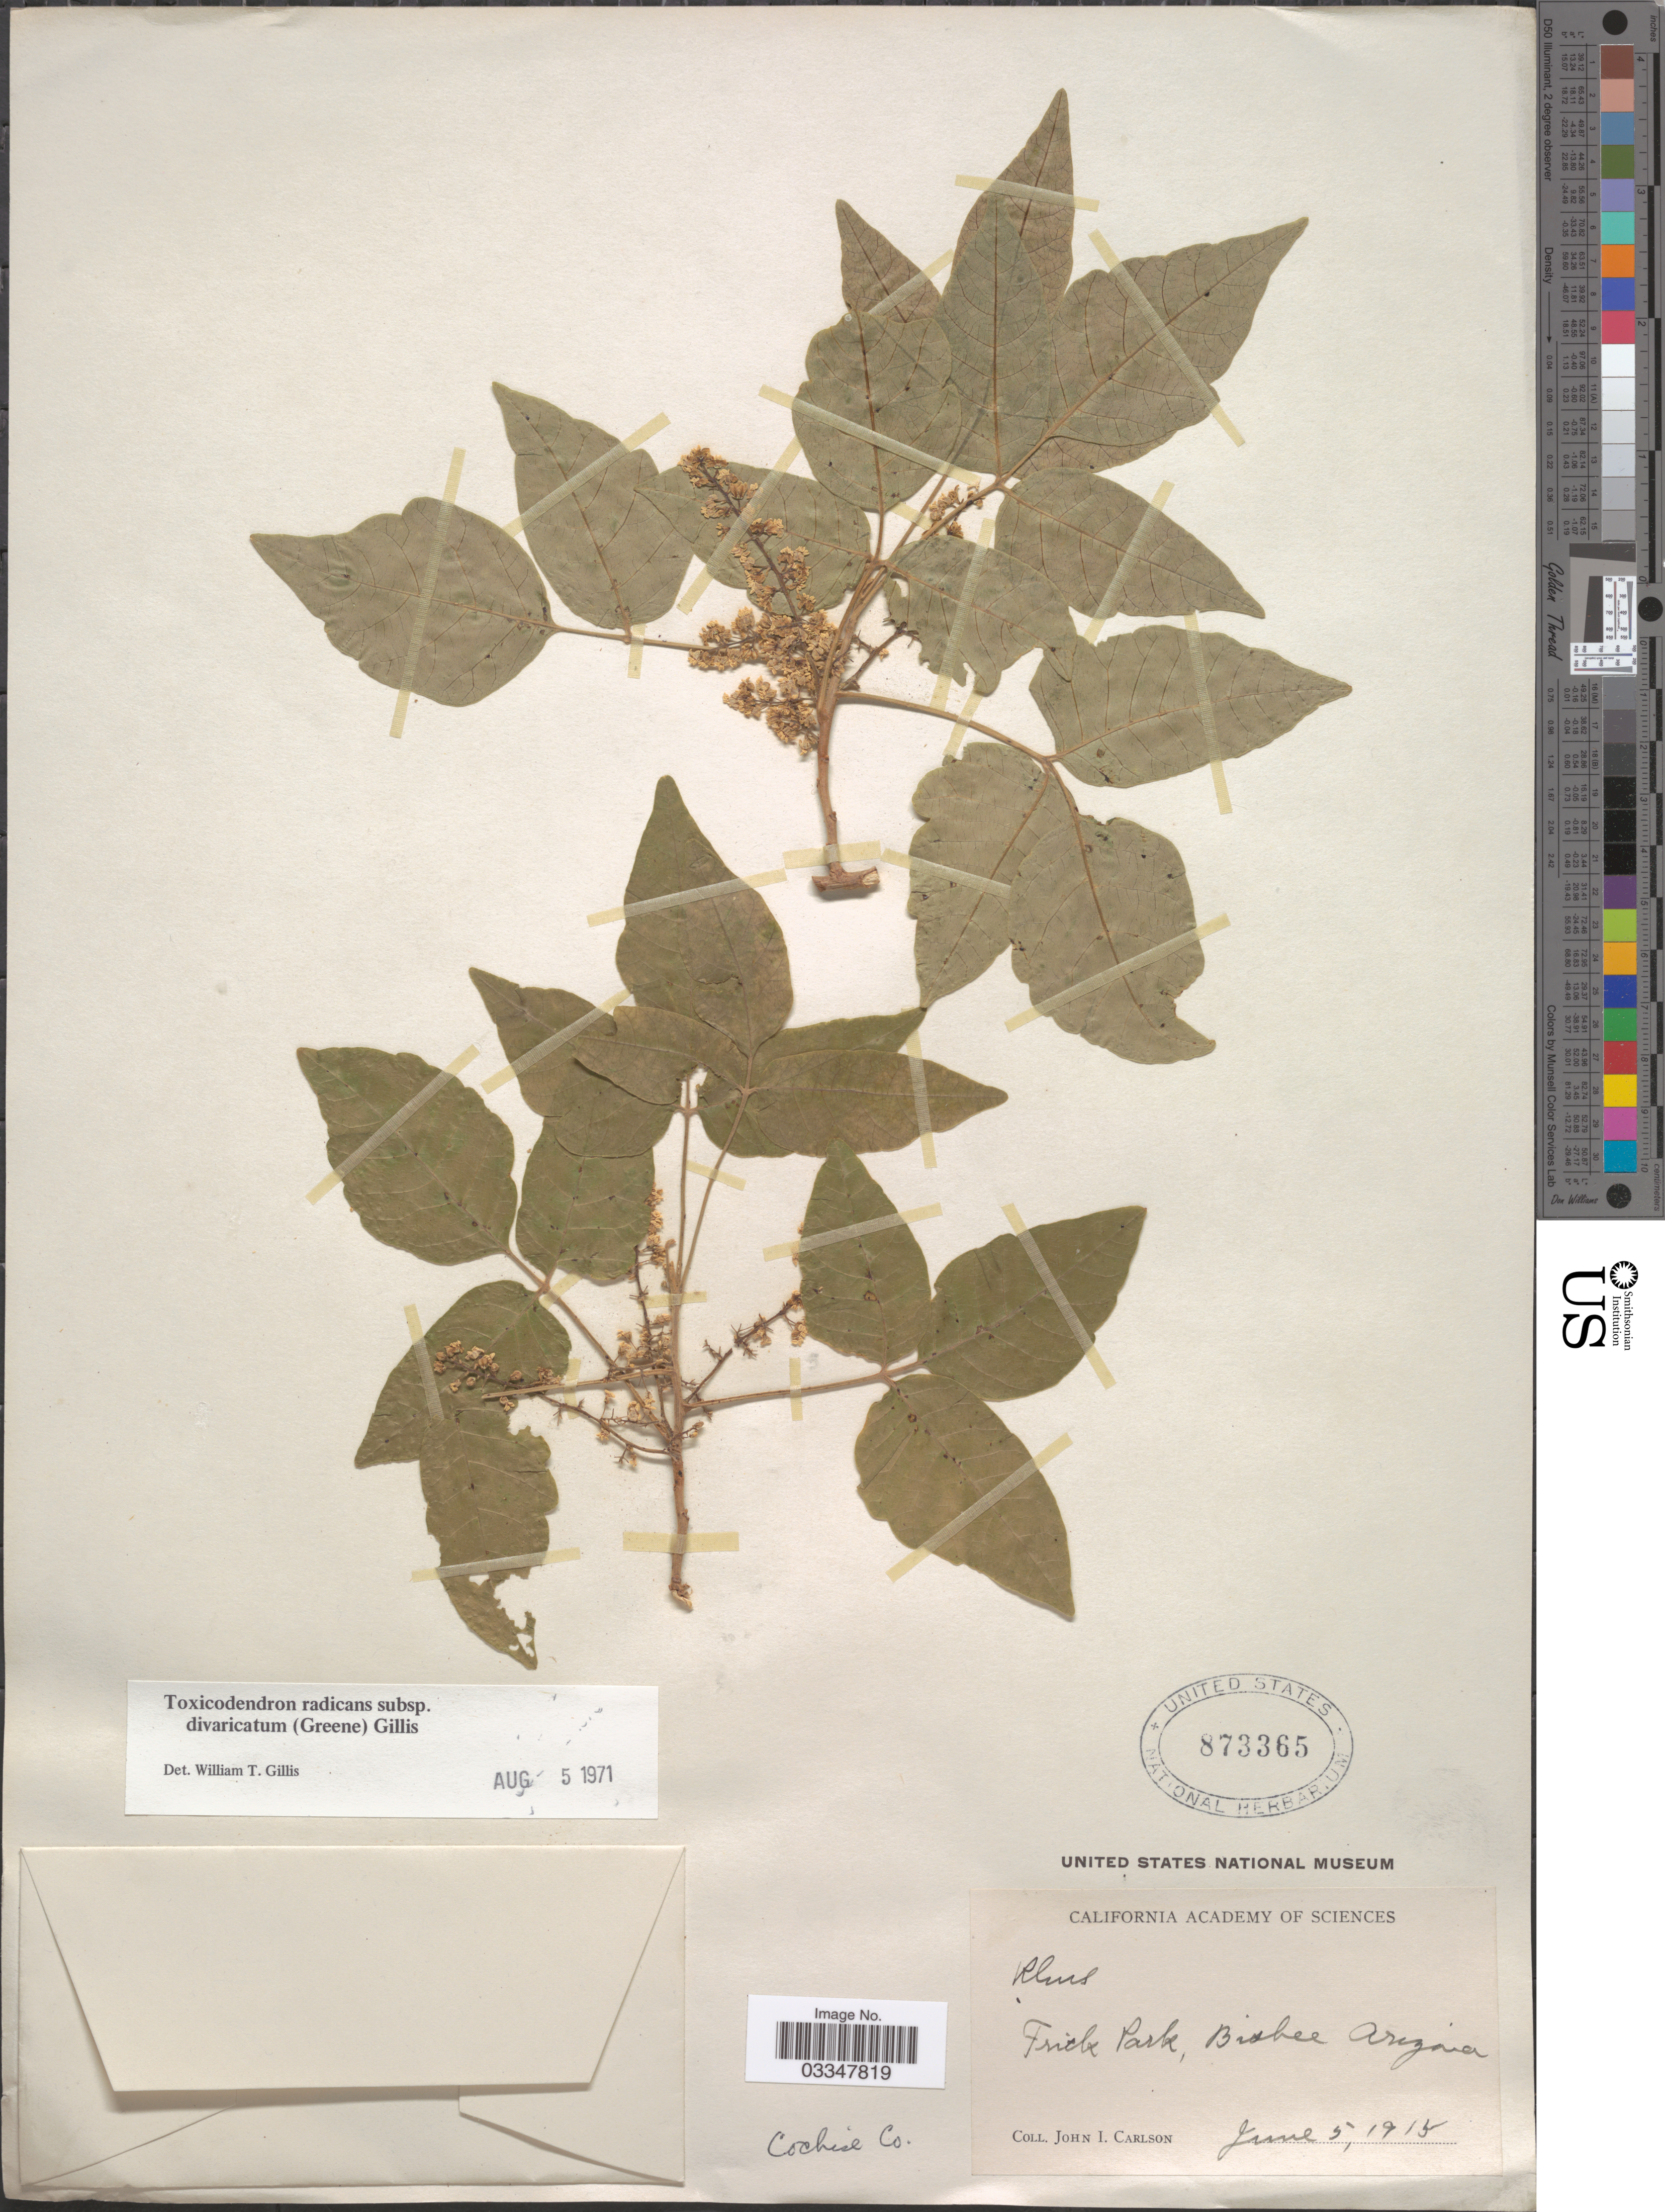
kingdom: Plantae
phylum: Tracheophyta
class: Magnoliopsida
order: Sapindales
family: Anacardiaceae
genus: Toxicodendron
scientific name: Toxicodendron radicans subsp. divaricatum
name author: (Greene) Gillis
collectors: J. Carlson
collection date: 1915-06-05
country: United States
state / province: Arizona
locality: Frick Park, Bisbee. Cochise Co.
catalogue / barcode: US 873365